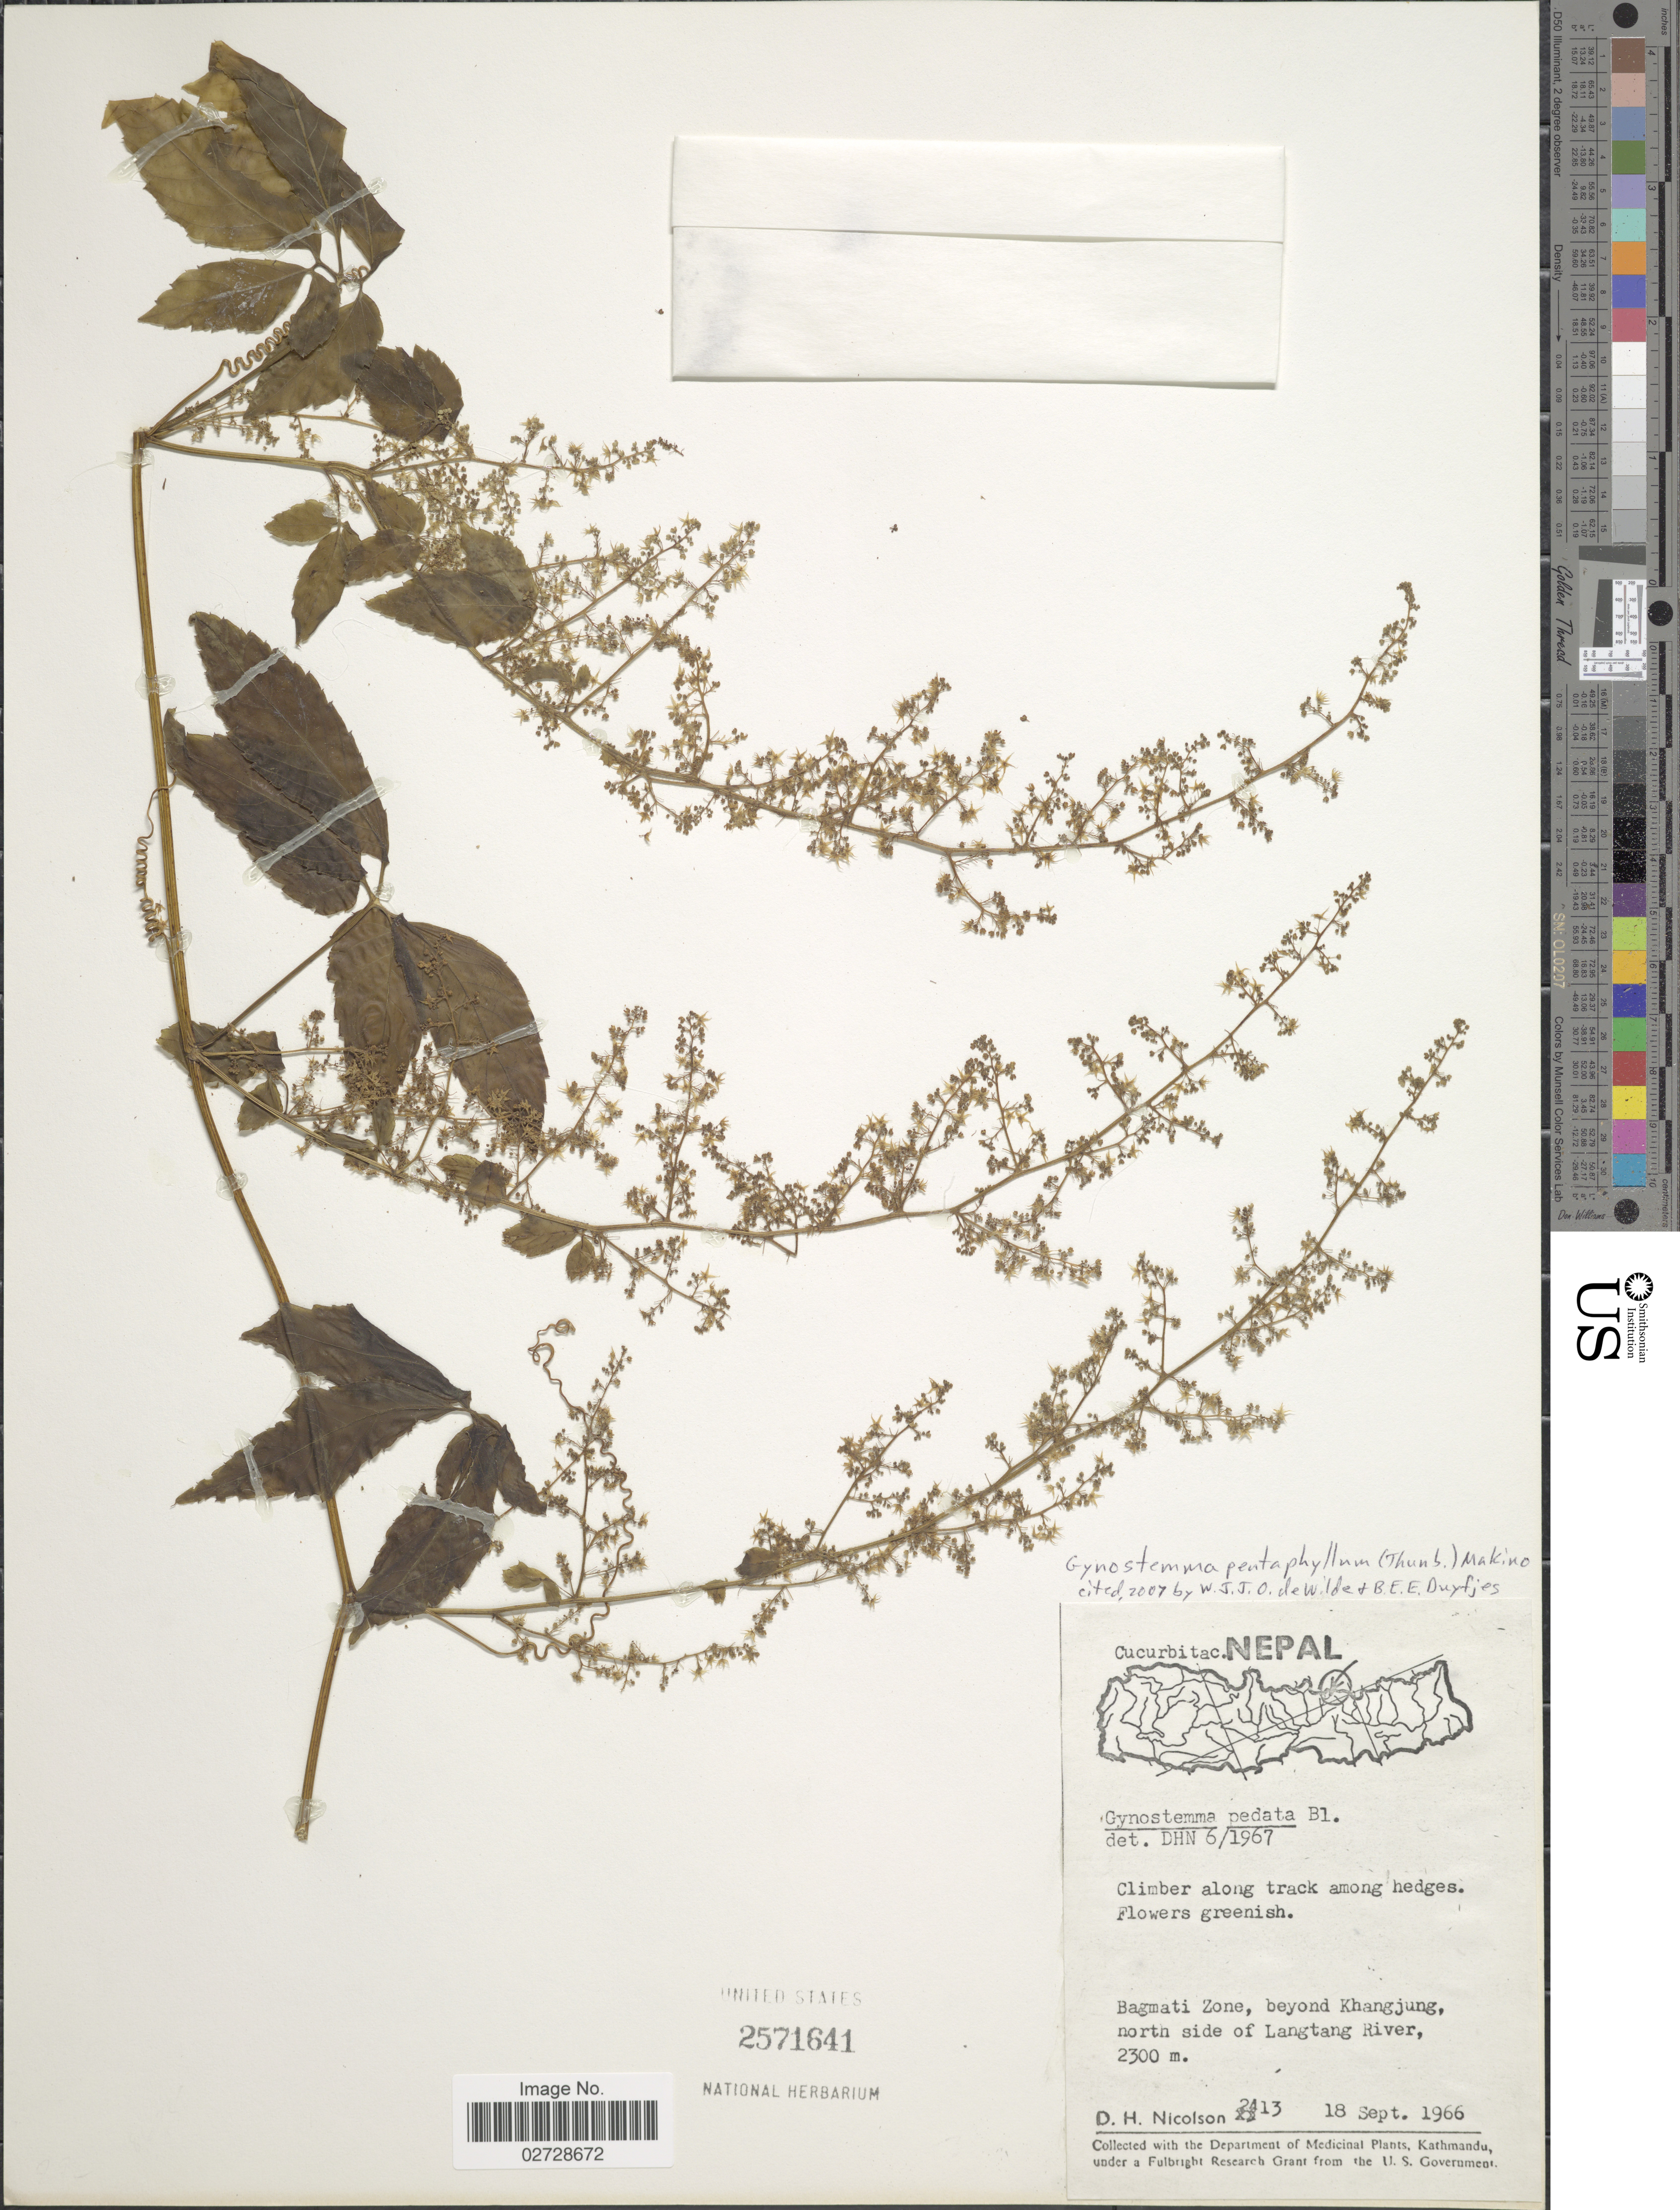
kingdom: Plantae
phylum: Tracheophyta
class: Magnoliopsida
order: Cucurbitales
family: Cucurbitaceae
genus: Gynostemma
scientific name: Gynostemma pentaphyllum var. pentaphyllum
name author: (Thunb.) Makino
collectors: D. H. Nicolson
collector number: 2413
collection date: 1966-09-18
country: Nepal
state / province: Bagmati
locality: Bagmati Zone, beyond Khangjung, north side of Langtang River, along track among hedges.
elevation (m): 2300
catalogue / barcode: US 2571641